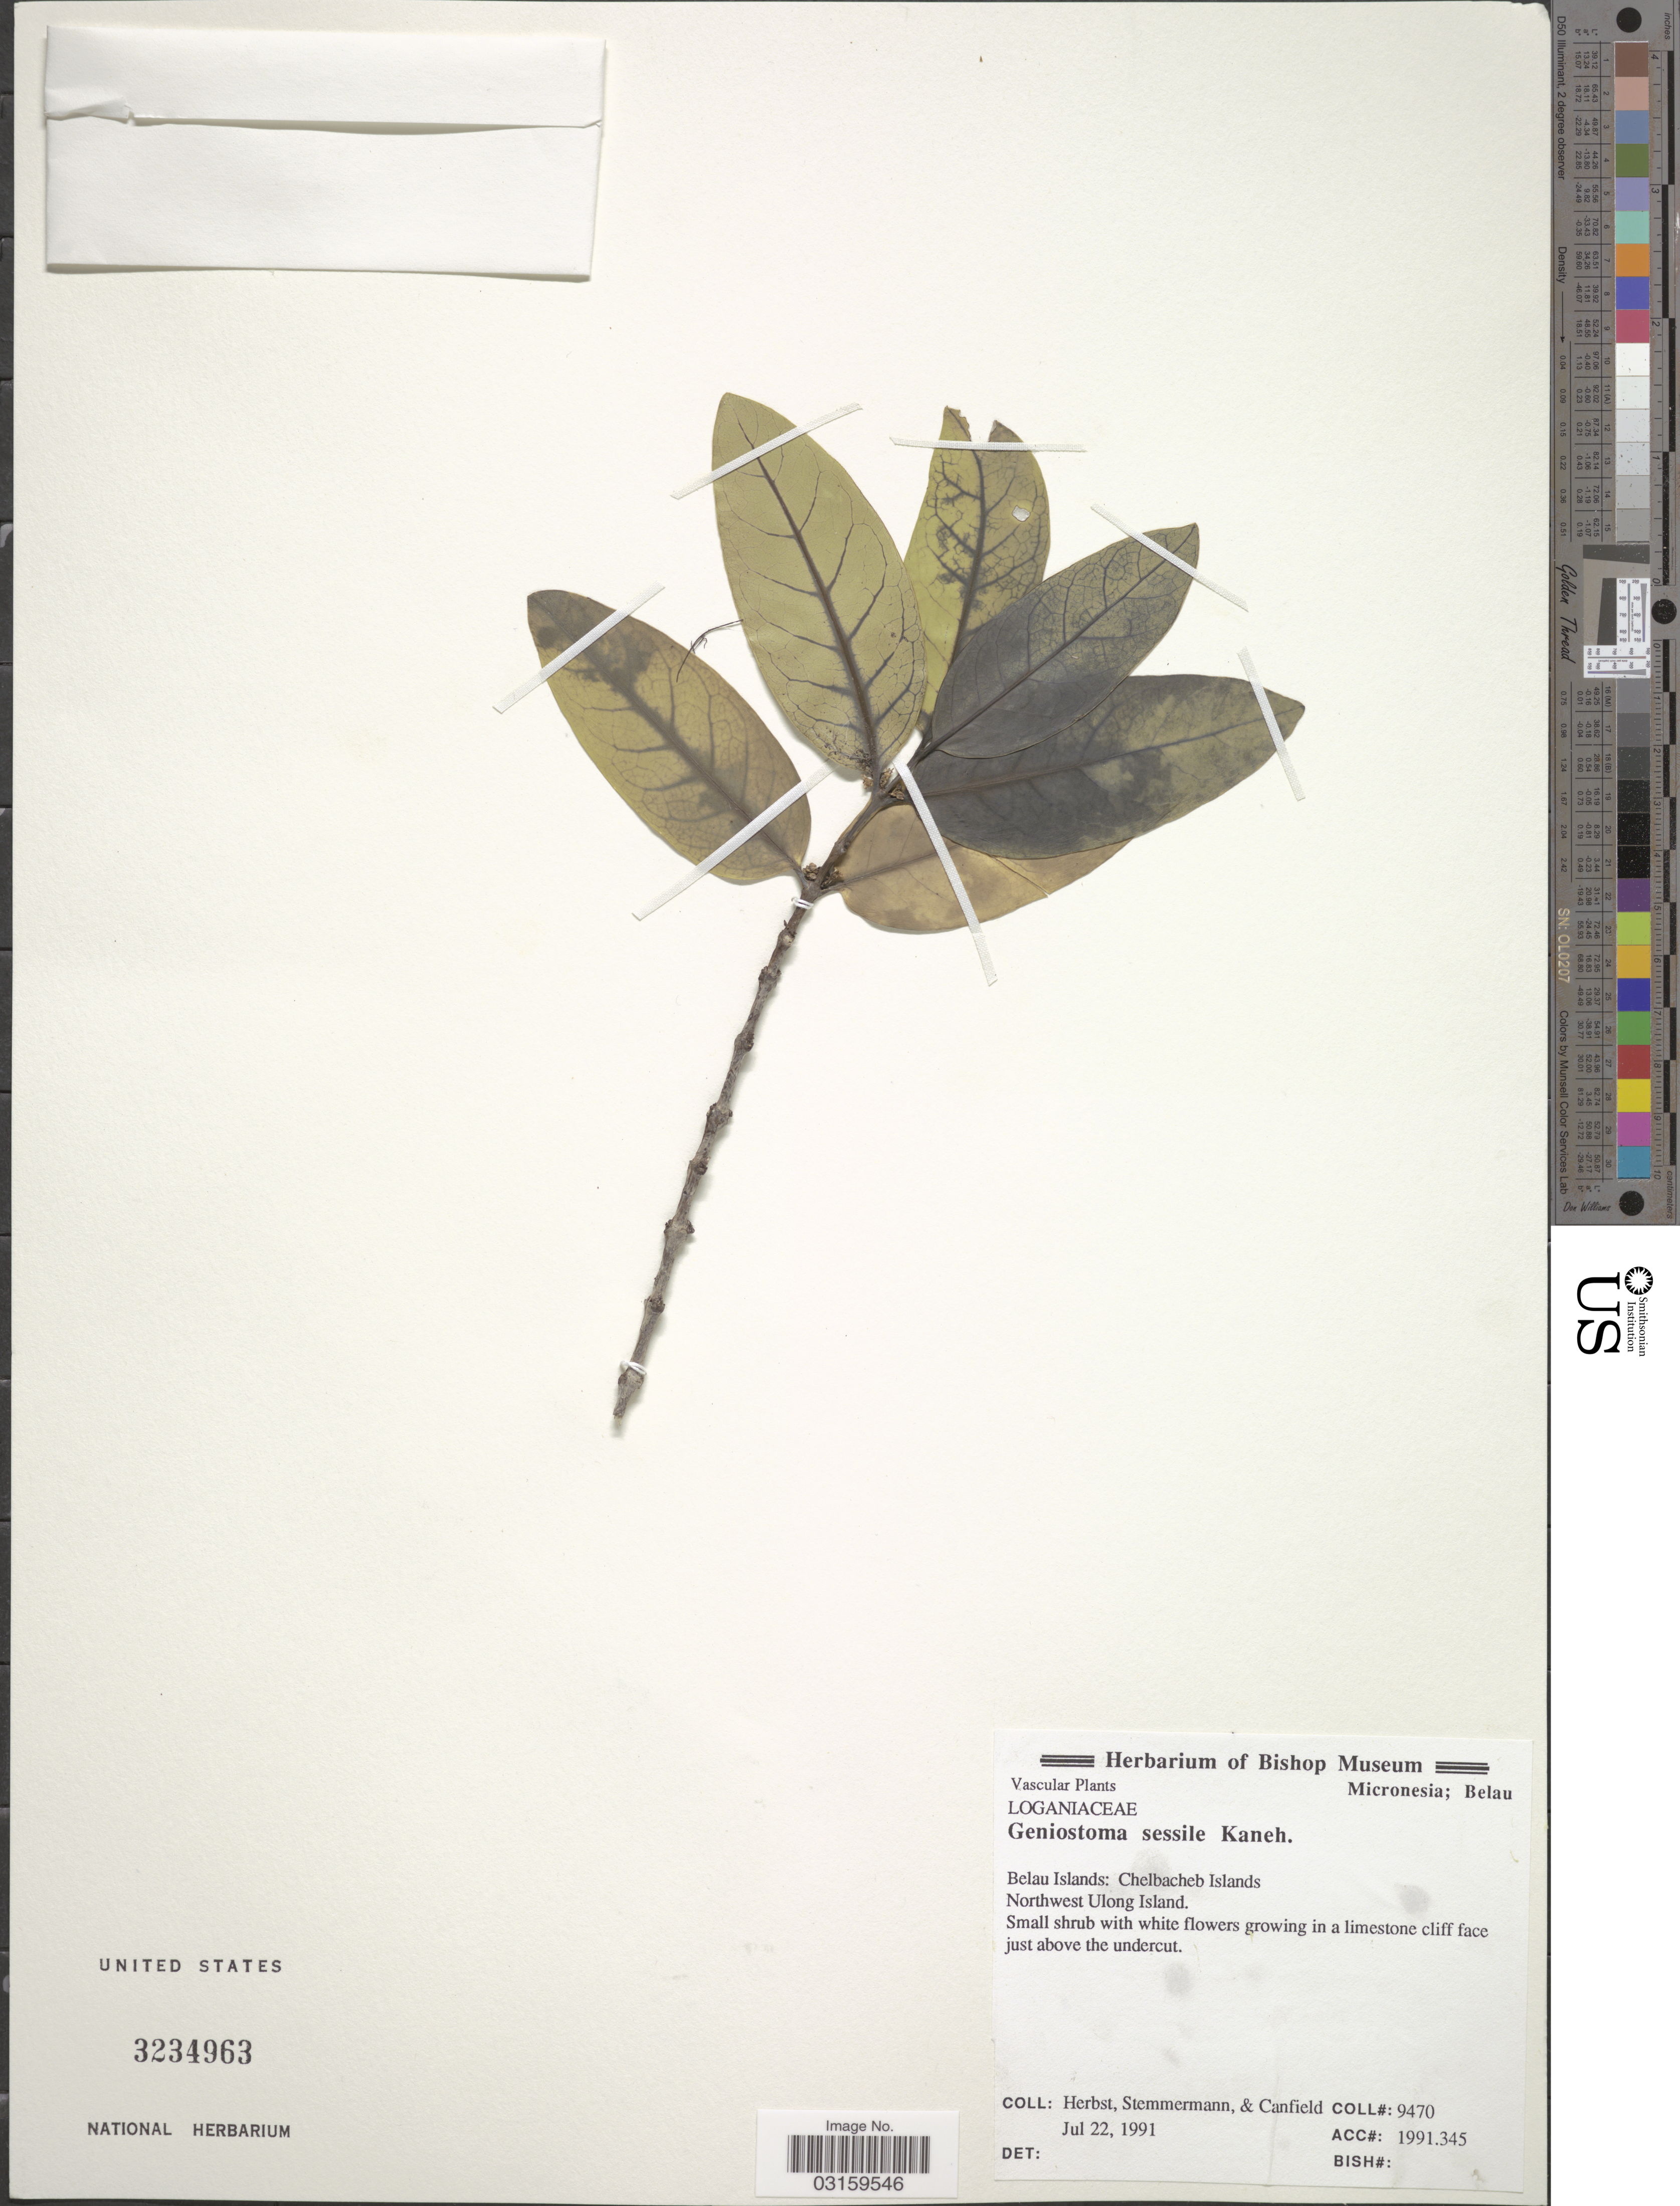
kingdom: Plantae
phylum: Tracheophyta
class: Magnoliopsida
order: Gentianales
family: Loganiaceae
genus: Geniostoma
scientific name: Geniostoma rupestre var. glaberrimum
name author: J.R. Forst. & G. Forst.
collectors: -. Herbst, -. Stemmermann & -. Canfield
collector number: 9470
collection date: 1991-07-22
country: Palau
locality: Belau Islands: Chelbacheb Islands. Northwest Ulong Island.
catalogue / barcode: US 3234963